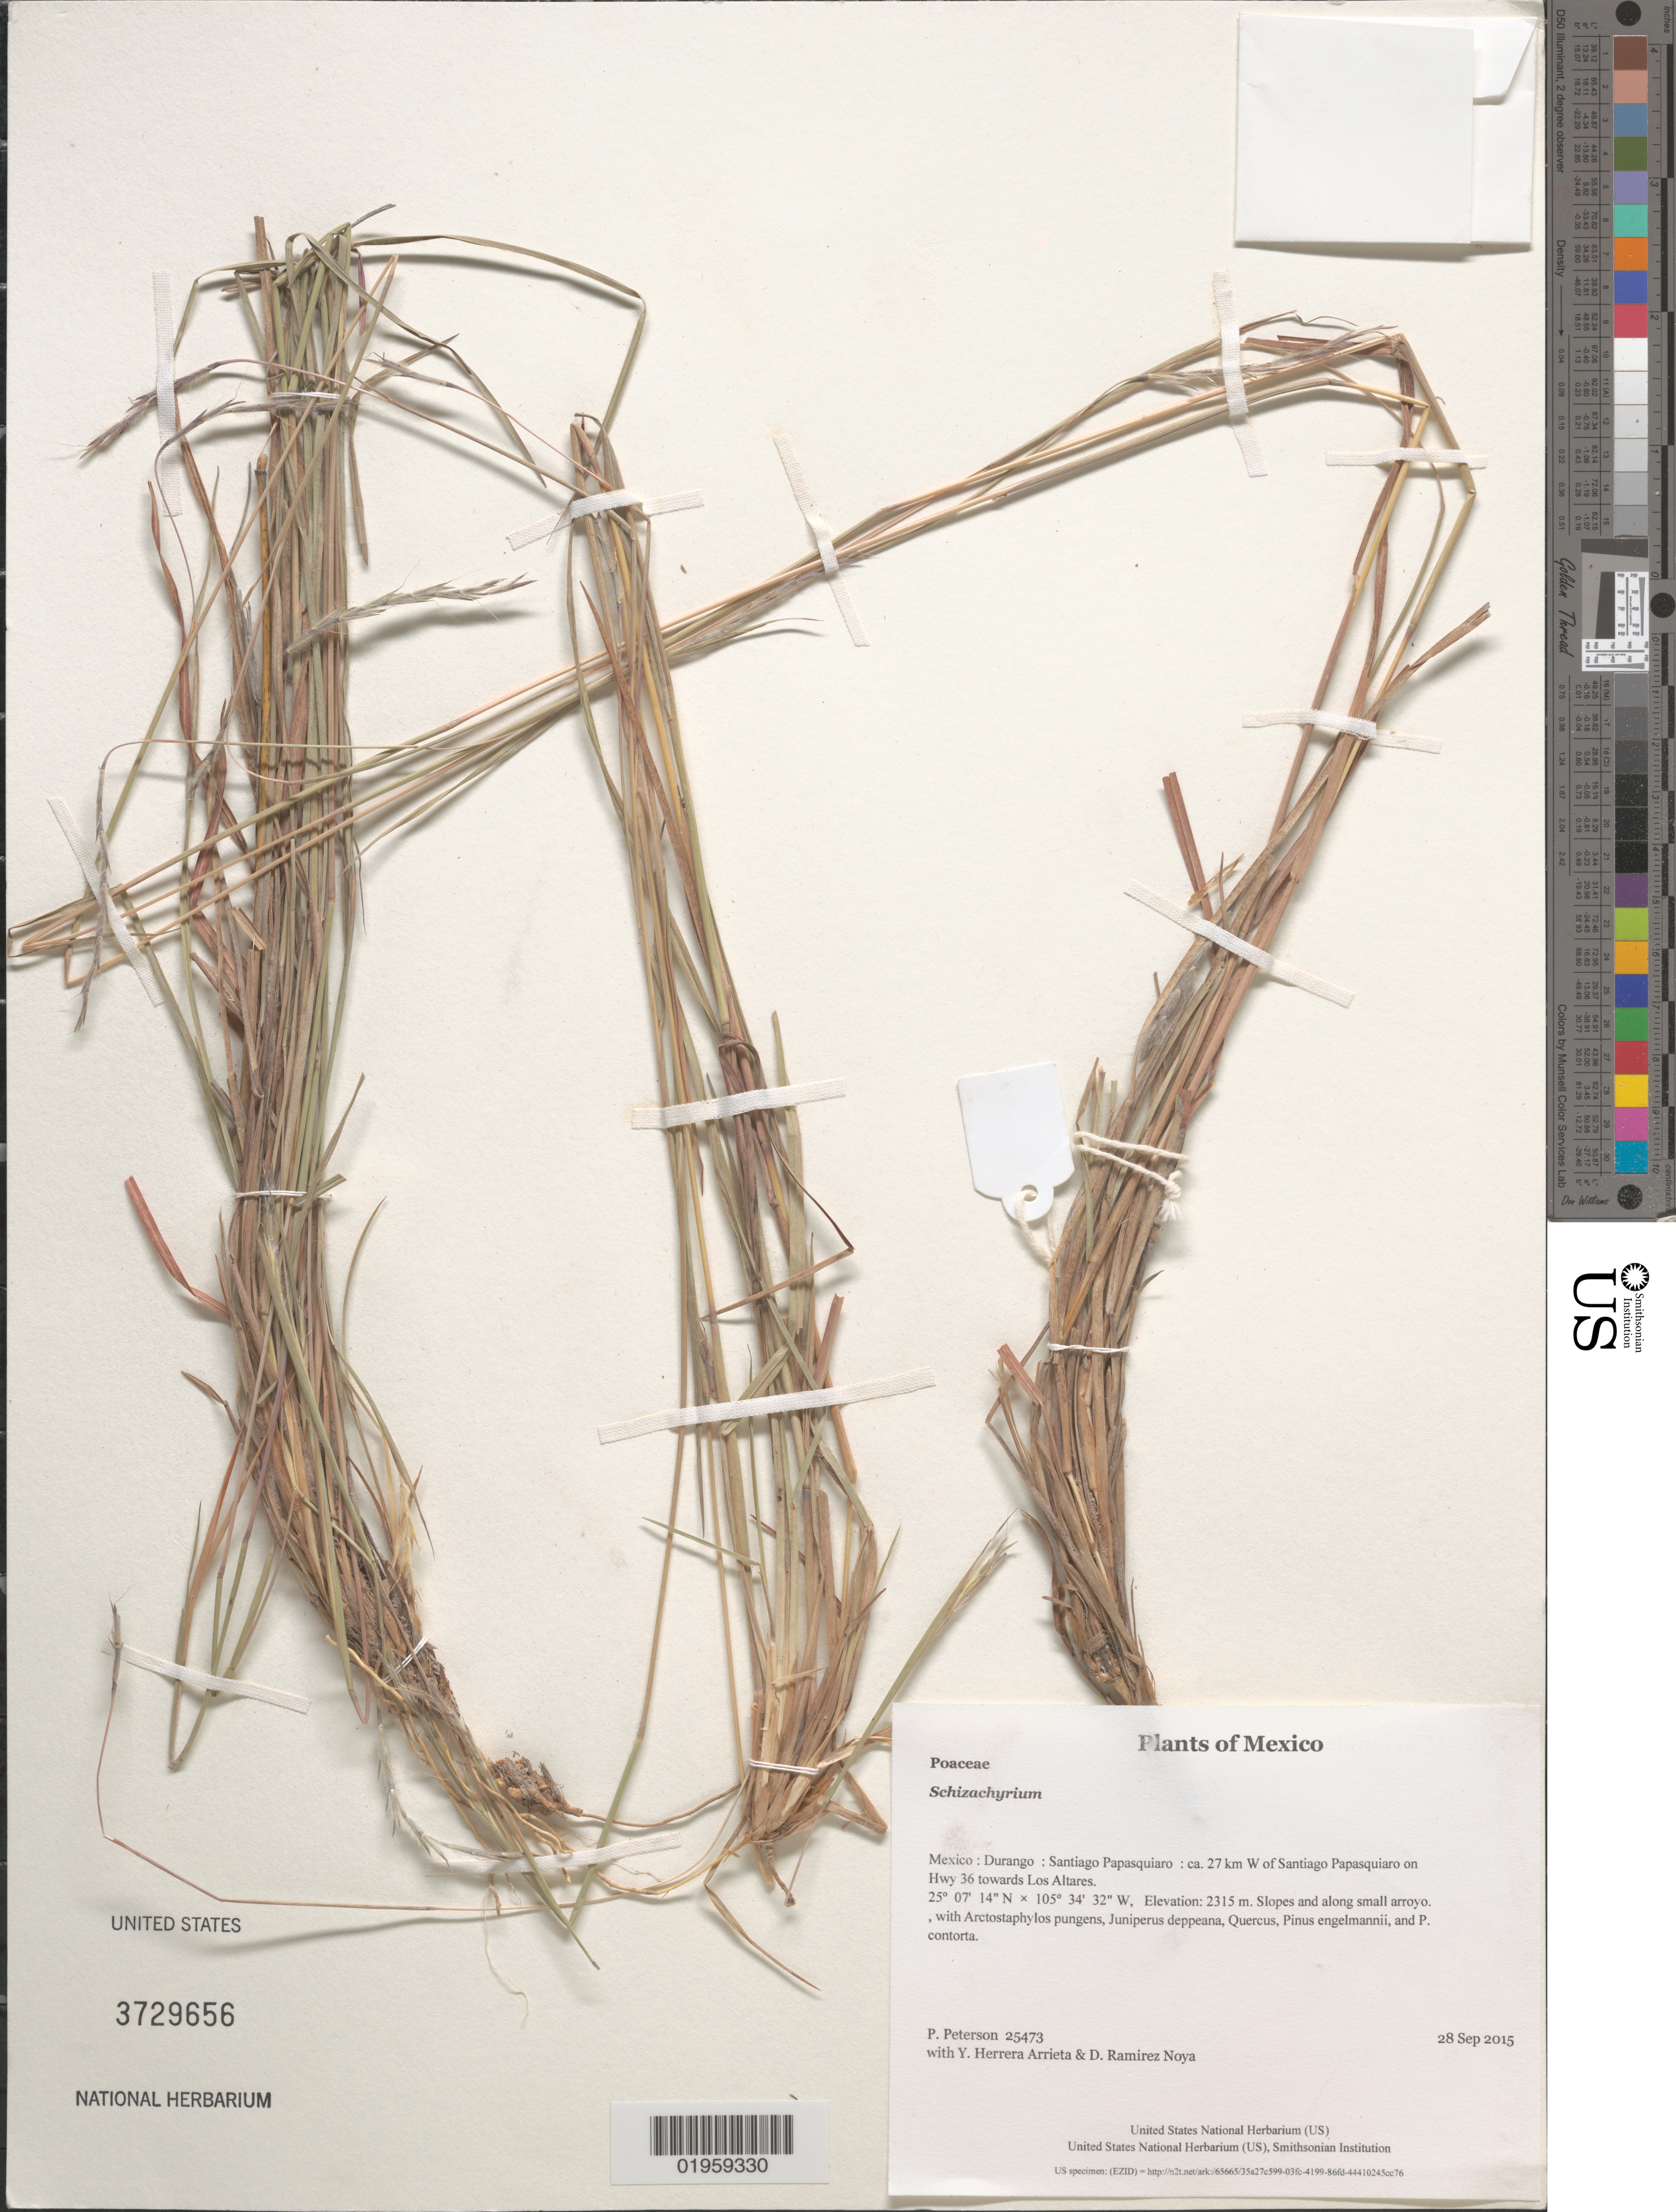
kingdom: Plantae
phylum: Tracheophyta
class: Liliopsida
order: Poales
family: Poaceae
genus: Schizachyrium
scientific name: Schizachyrium sp.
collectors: P. M. Peterson, Y. Herrera Arrieta & D. Ramirez Noya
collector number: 25473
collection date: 2015-09-28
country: Mexico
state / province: Durango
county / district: Santiago Papasquiaro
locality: ca. 27 km W of Santiago Papasquiaro on Hwy 36 towards Los Altares.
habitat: Slopes and along small arroyo.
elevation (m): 2315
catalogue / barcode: US 3729659